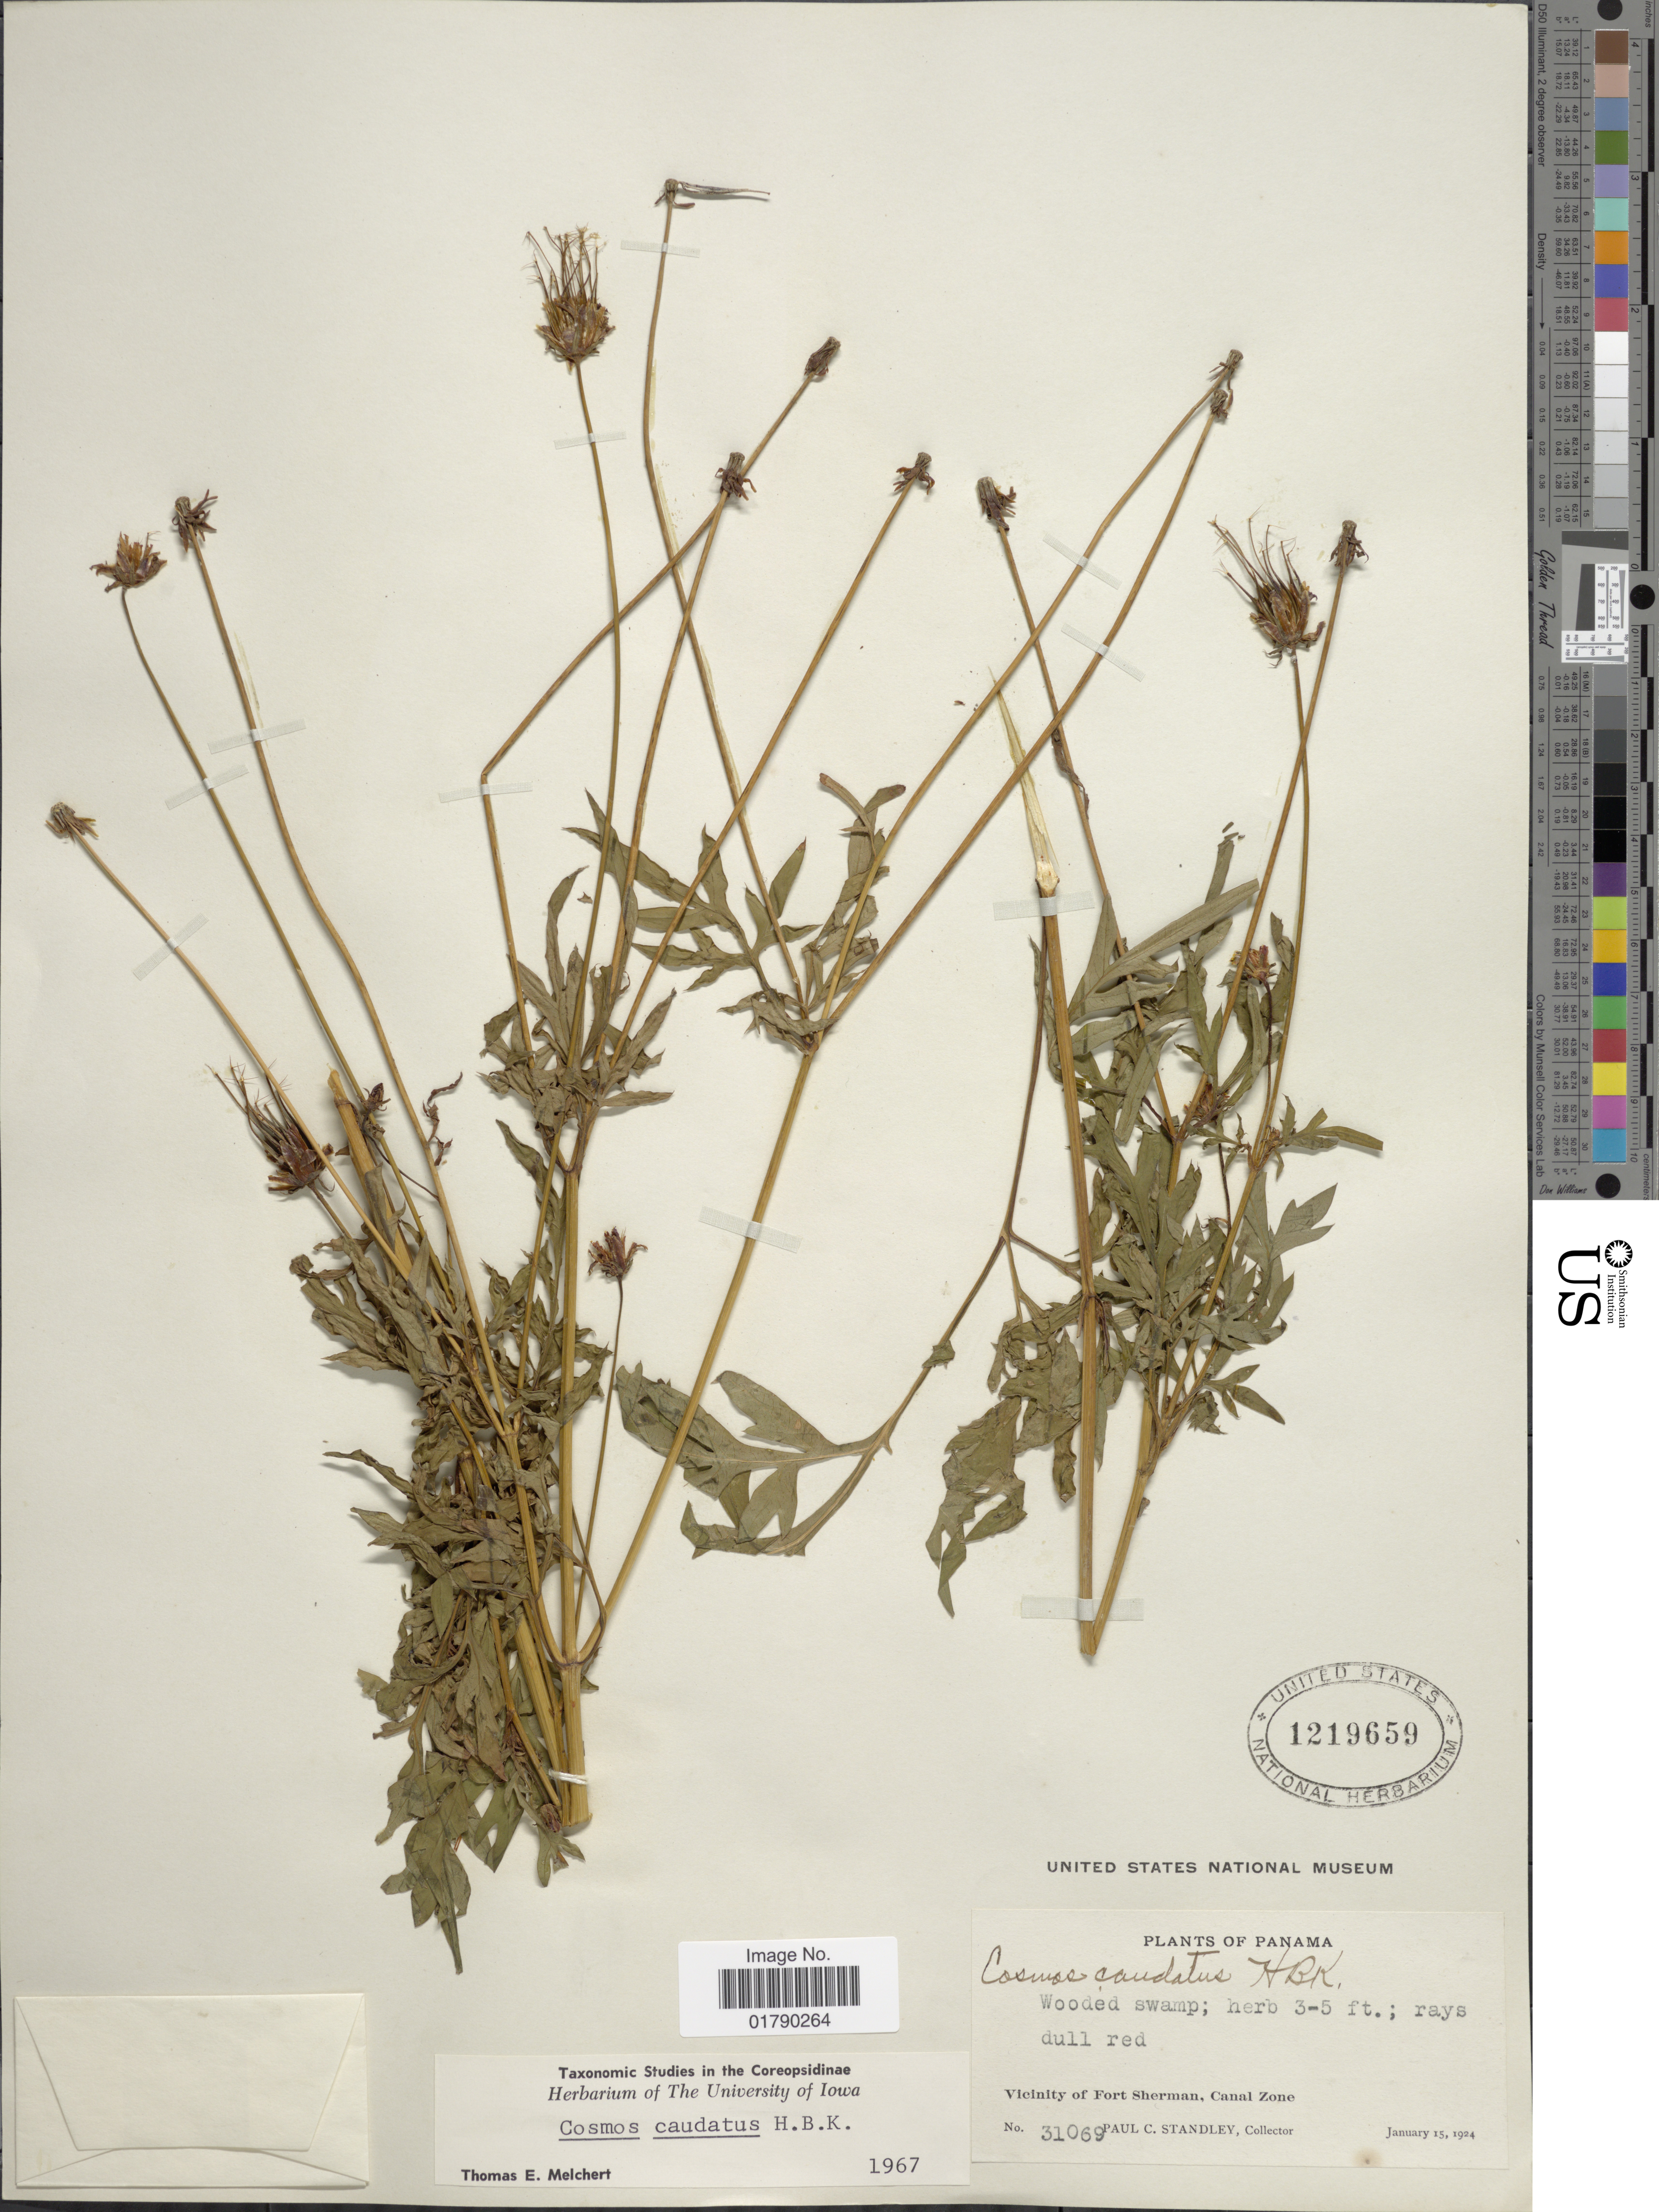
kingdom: Plantae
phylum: Tracheophyta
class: Magnoliopsida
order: Asterales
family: Asteraceae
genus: Cosmos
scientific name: Cosmos caudatus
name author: Kunth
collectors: P. C. Standley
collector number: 31069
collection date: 1924-01-15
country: Panama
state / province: Colón / Panamá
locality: Vicinity of Fort Sherman, Canal Zone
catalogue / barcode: US 1219659